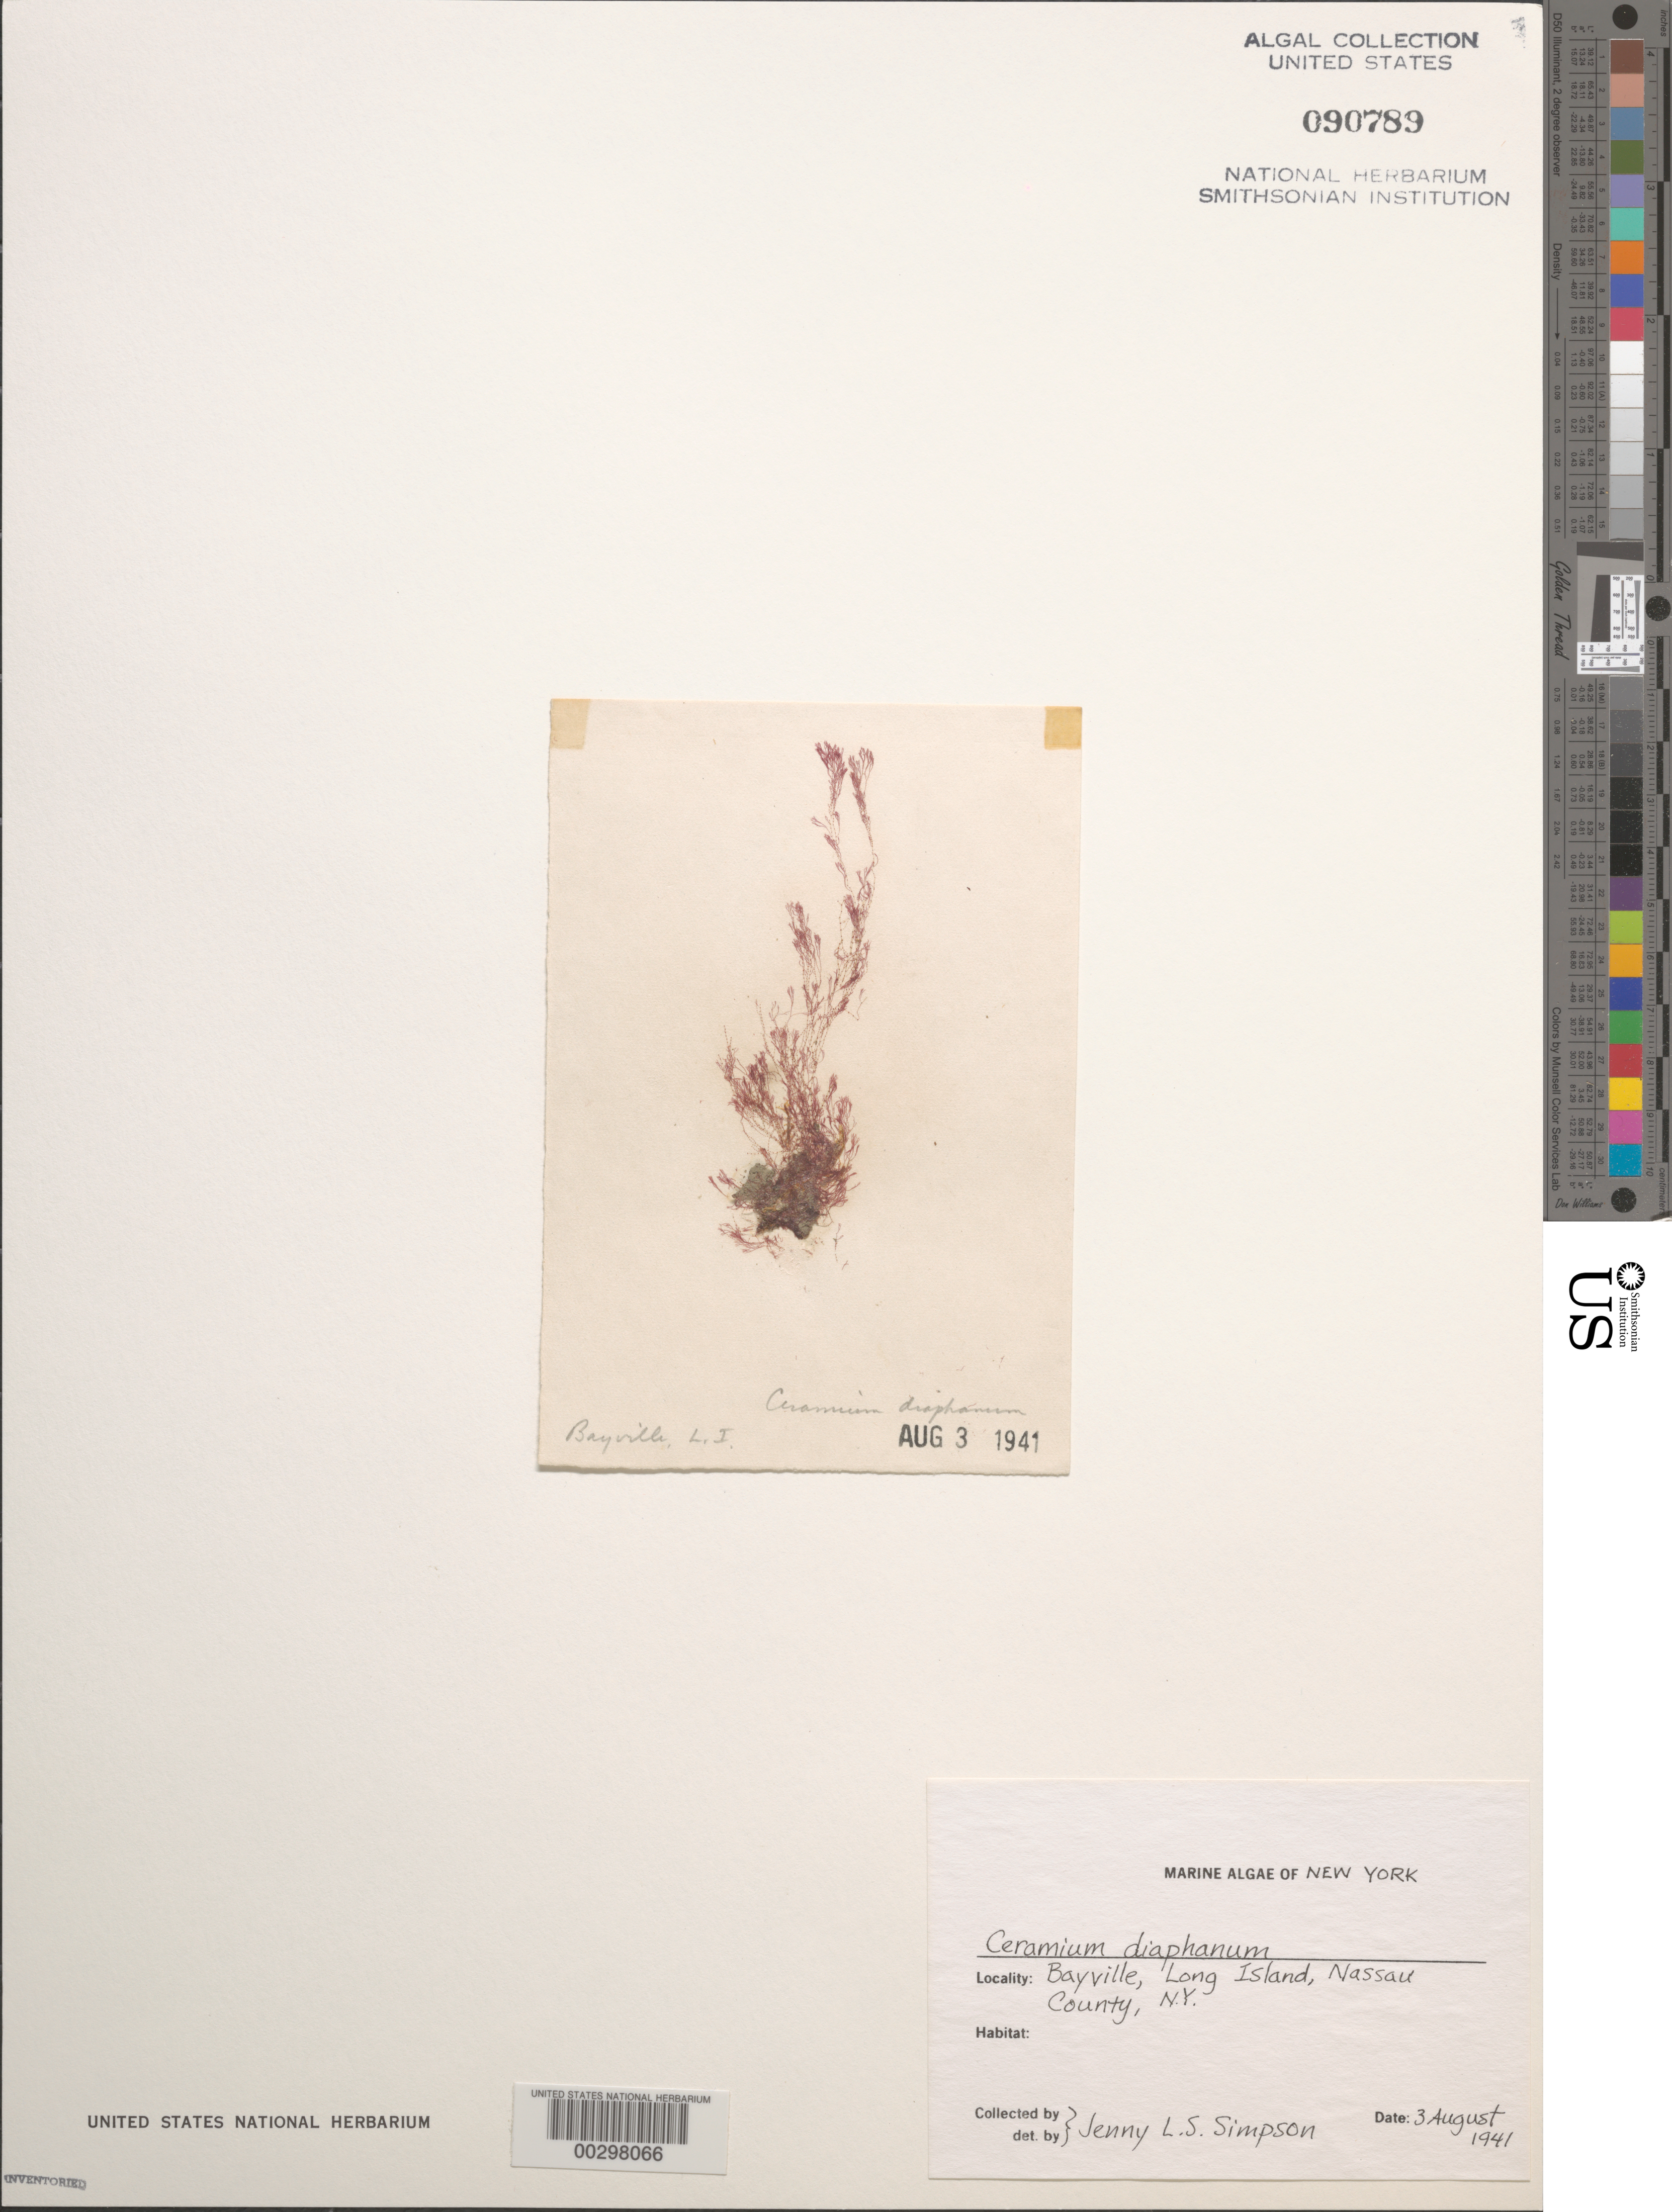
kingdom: Plantae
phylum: Rhodophyta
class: Florideophyceae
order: Ceramiales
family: Ceramiaceae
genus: Ceramium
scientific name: Ceramium diaphanum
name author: (Lightf.) Roth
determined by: Simpson, J. L. S.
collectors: J. Simpson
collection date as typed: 03 Aug 1941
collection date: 1941-08-03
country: United States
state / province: New York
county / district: Nassau County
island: Long Island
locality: Bayville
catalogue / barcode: US 90789